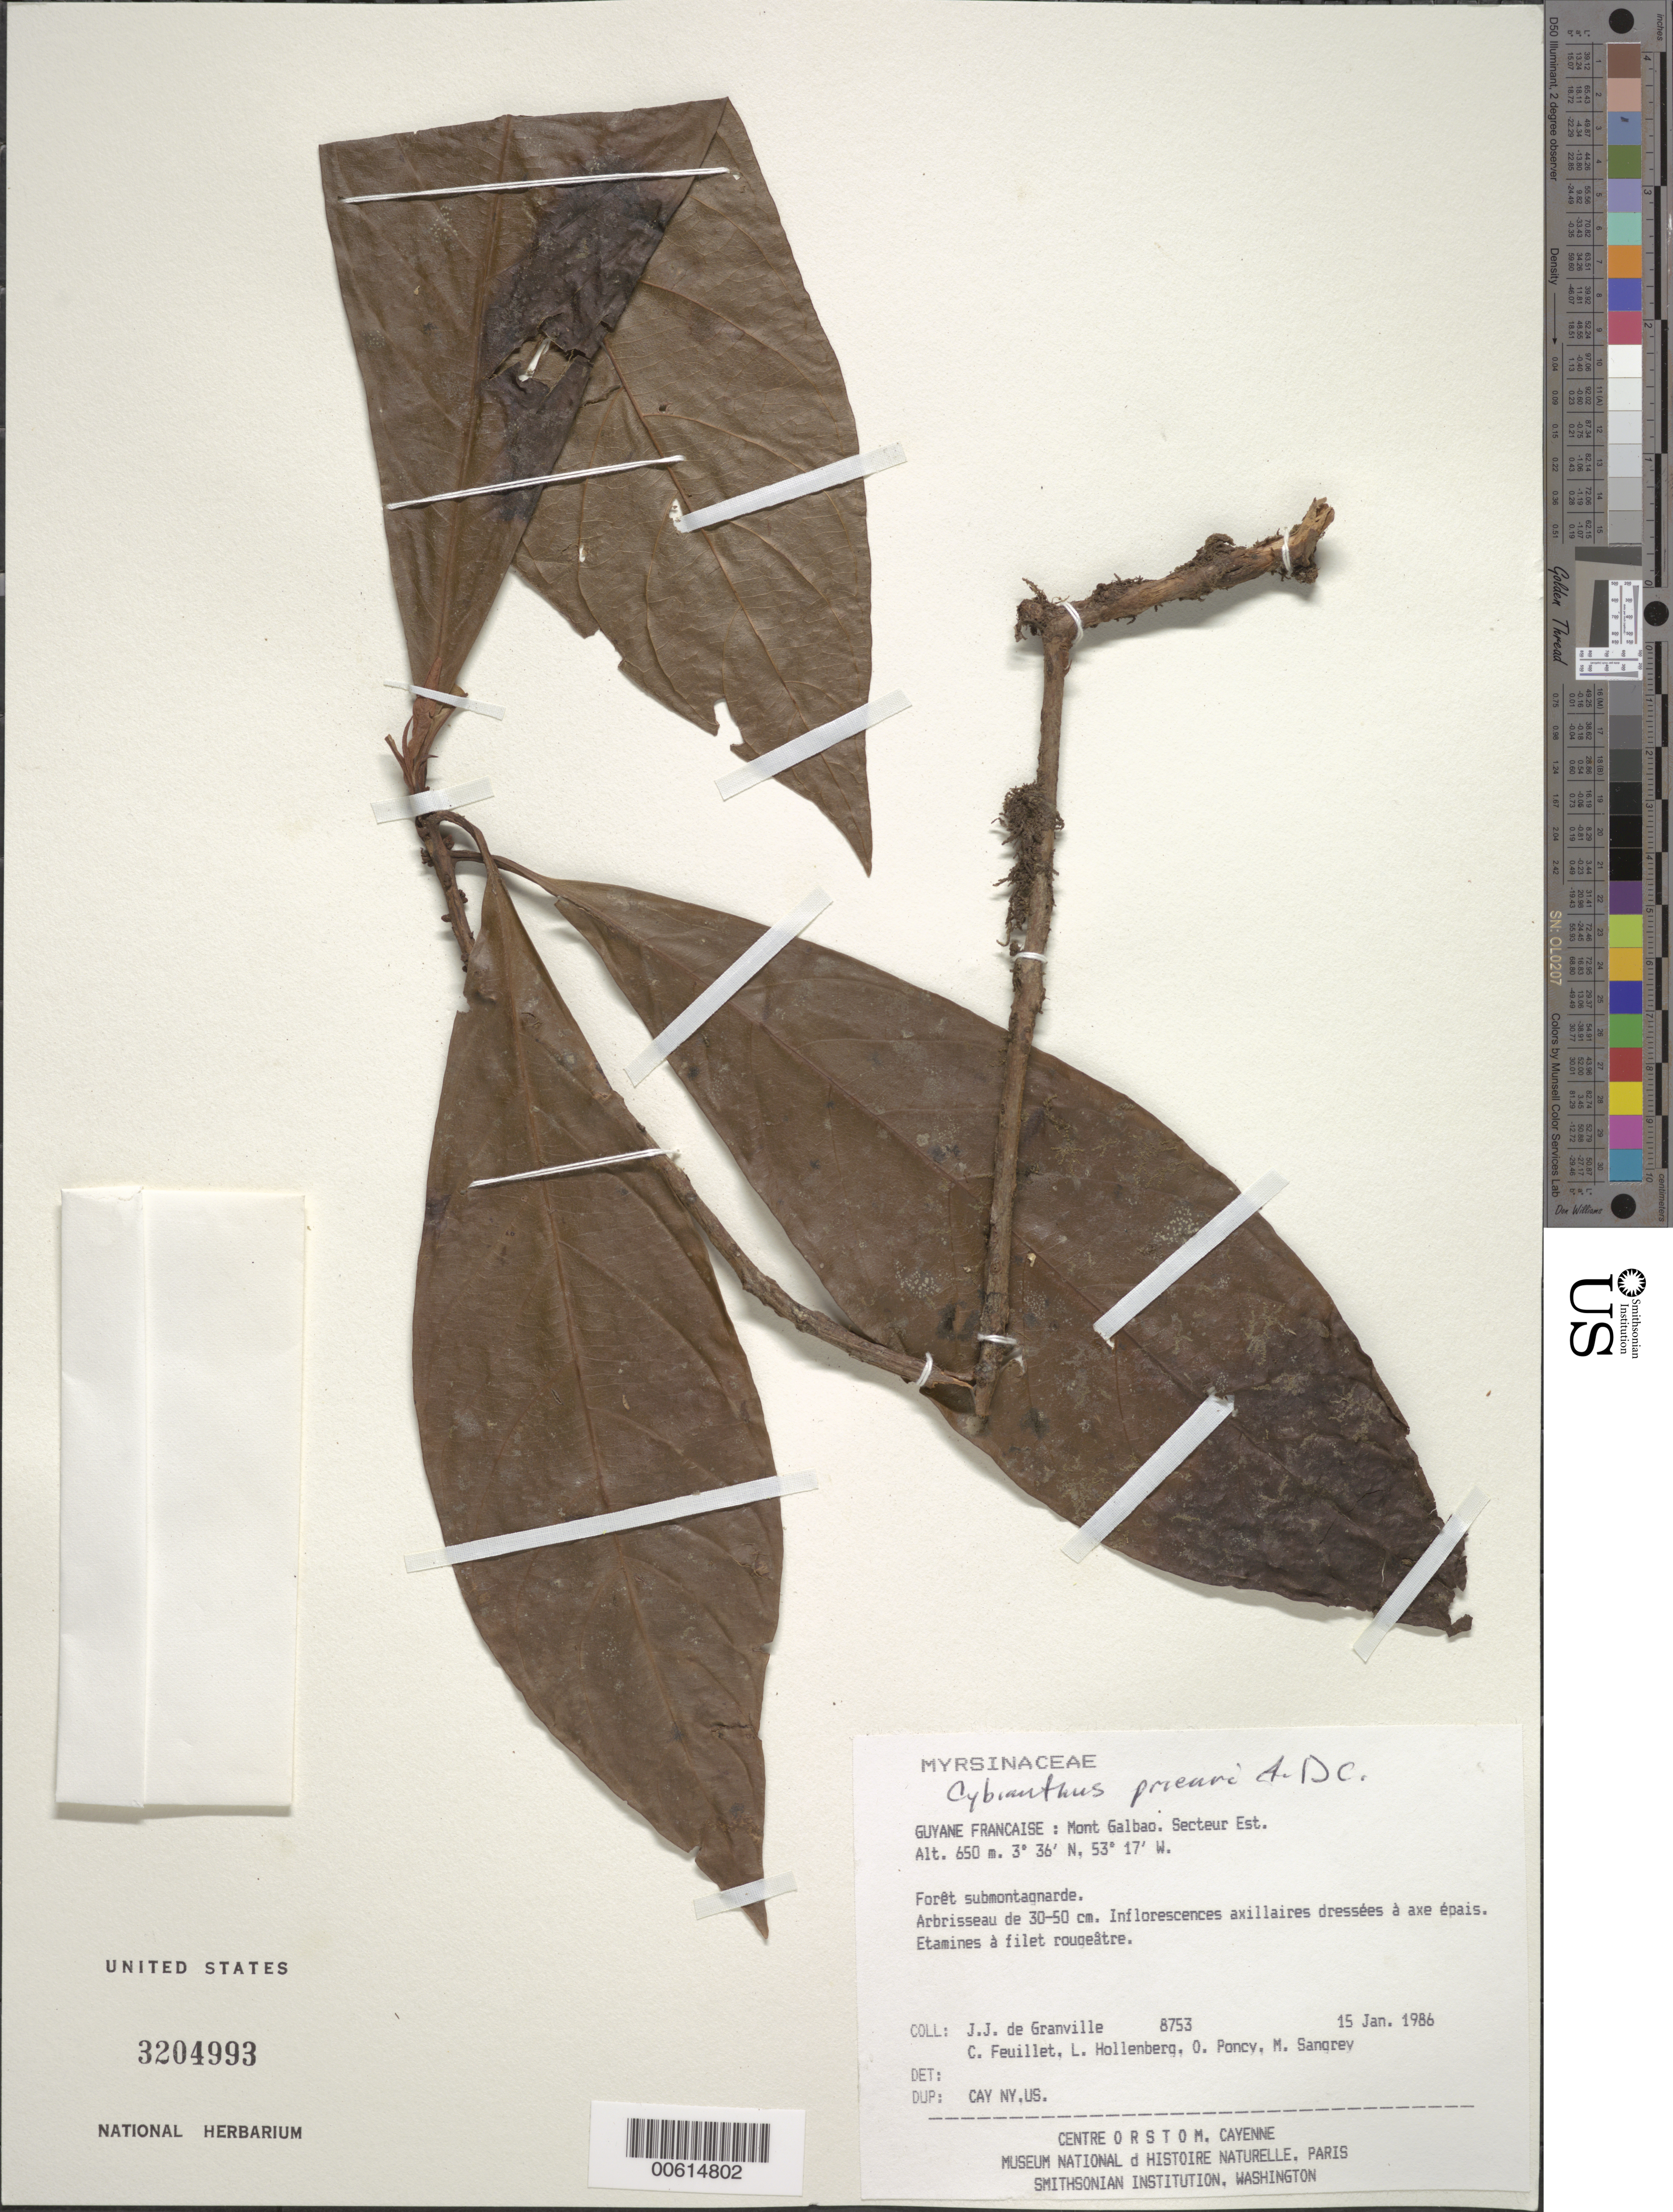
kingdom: Plantae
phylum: Tracheophyta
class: Magnoliopsida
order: Ericales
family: Primulaceae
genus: Cybianthus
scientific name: Cybianthus prieurii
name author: A. DC.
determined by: Pipoly, J. J., III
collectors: J.-J. de Granville, C. Feuillet, L. Hollenberg, O. Poncy & M. S. Sangrey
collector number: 8753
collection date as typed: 15-Jan-86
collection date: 1986-01-15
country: French Guiana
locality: Mont Galbao. Secteur Est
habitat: Forêt submontagnarde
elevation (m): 650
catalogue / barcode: US 2304993